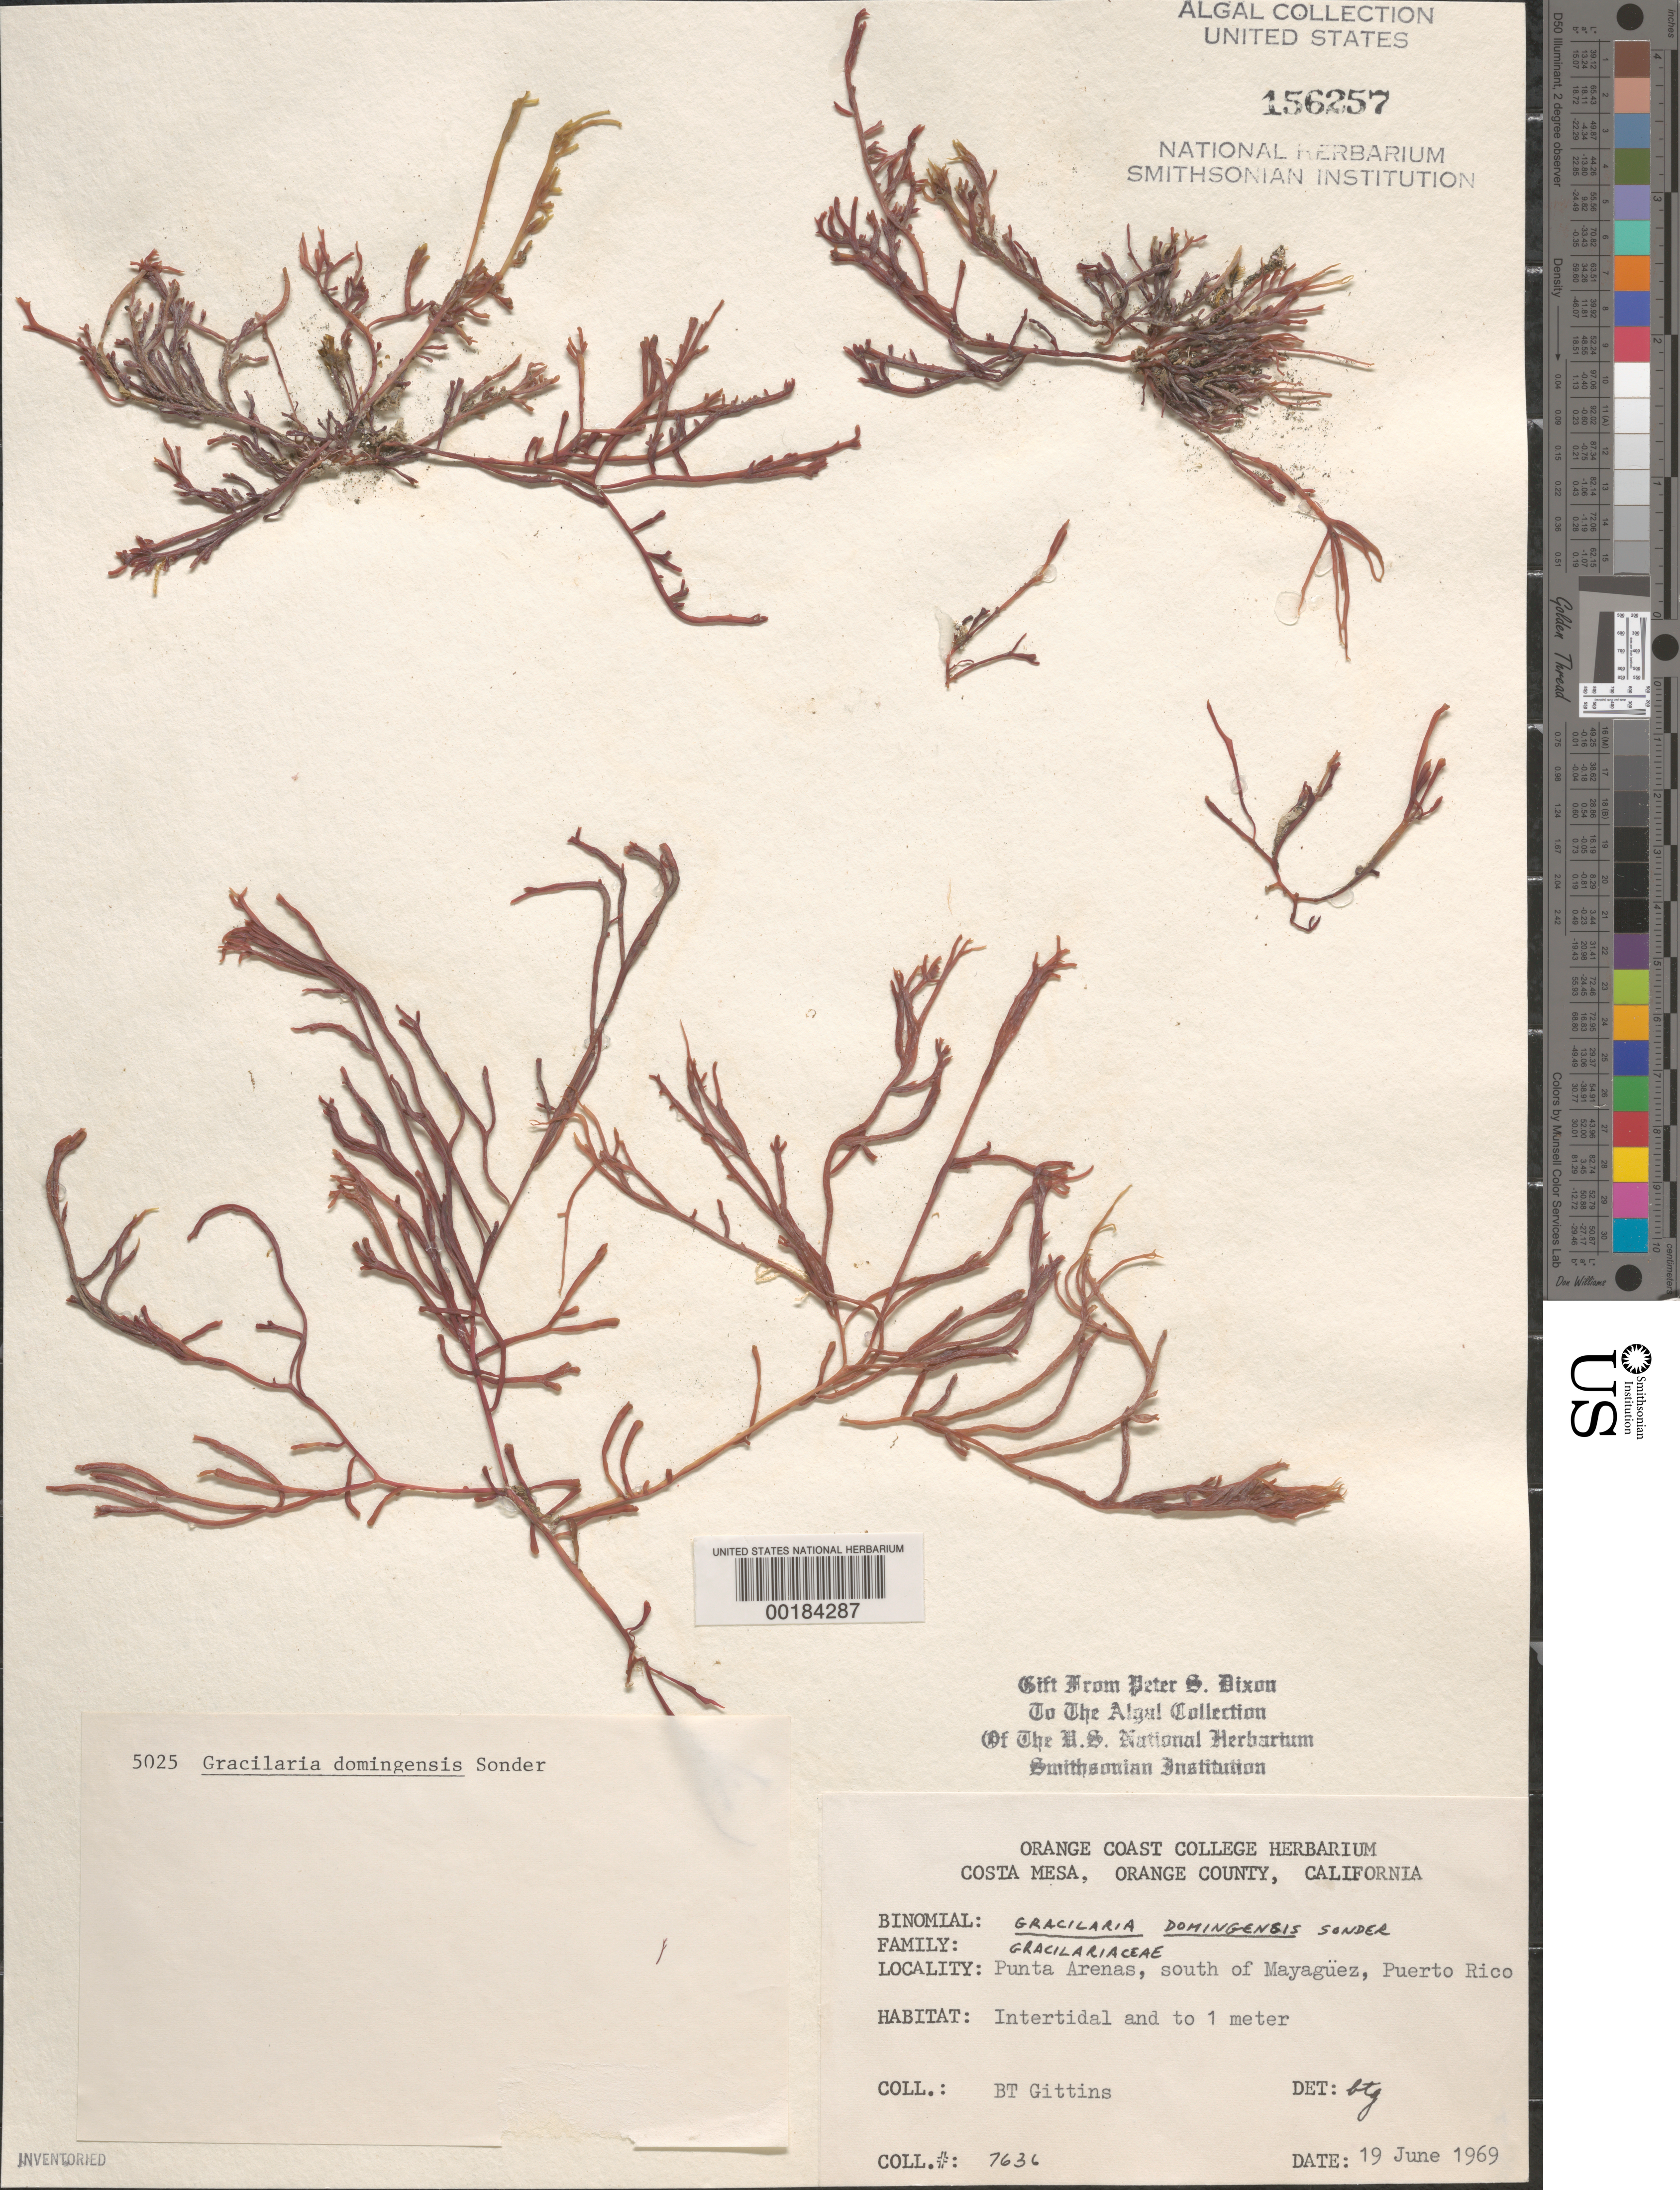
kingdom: Plantae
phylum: Rhodophyta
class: Florideophyceae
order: Gracilariales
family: Gracilariaceae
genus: Gracilaria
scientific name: Gracilaria domingensis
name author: (Kütz.) O.G. Sond. in Dickie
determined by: Gittins, B. T.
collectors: B. Gittins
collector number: BTG 7636 & PSD 5025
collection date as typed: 19 Jun 1969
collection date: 1969-06-19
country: Puerto Rico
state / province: Mayaguez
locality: Punta arenas, south of mayaguez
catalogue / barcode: US 156257